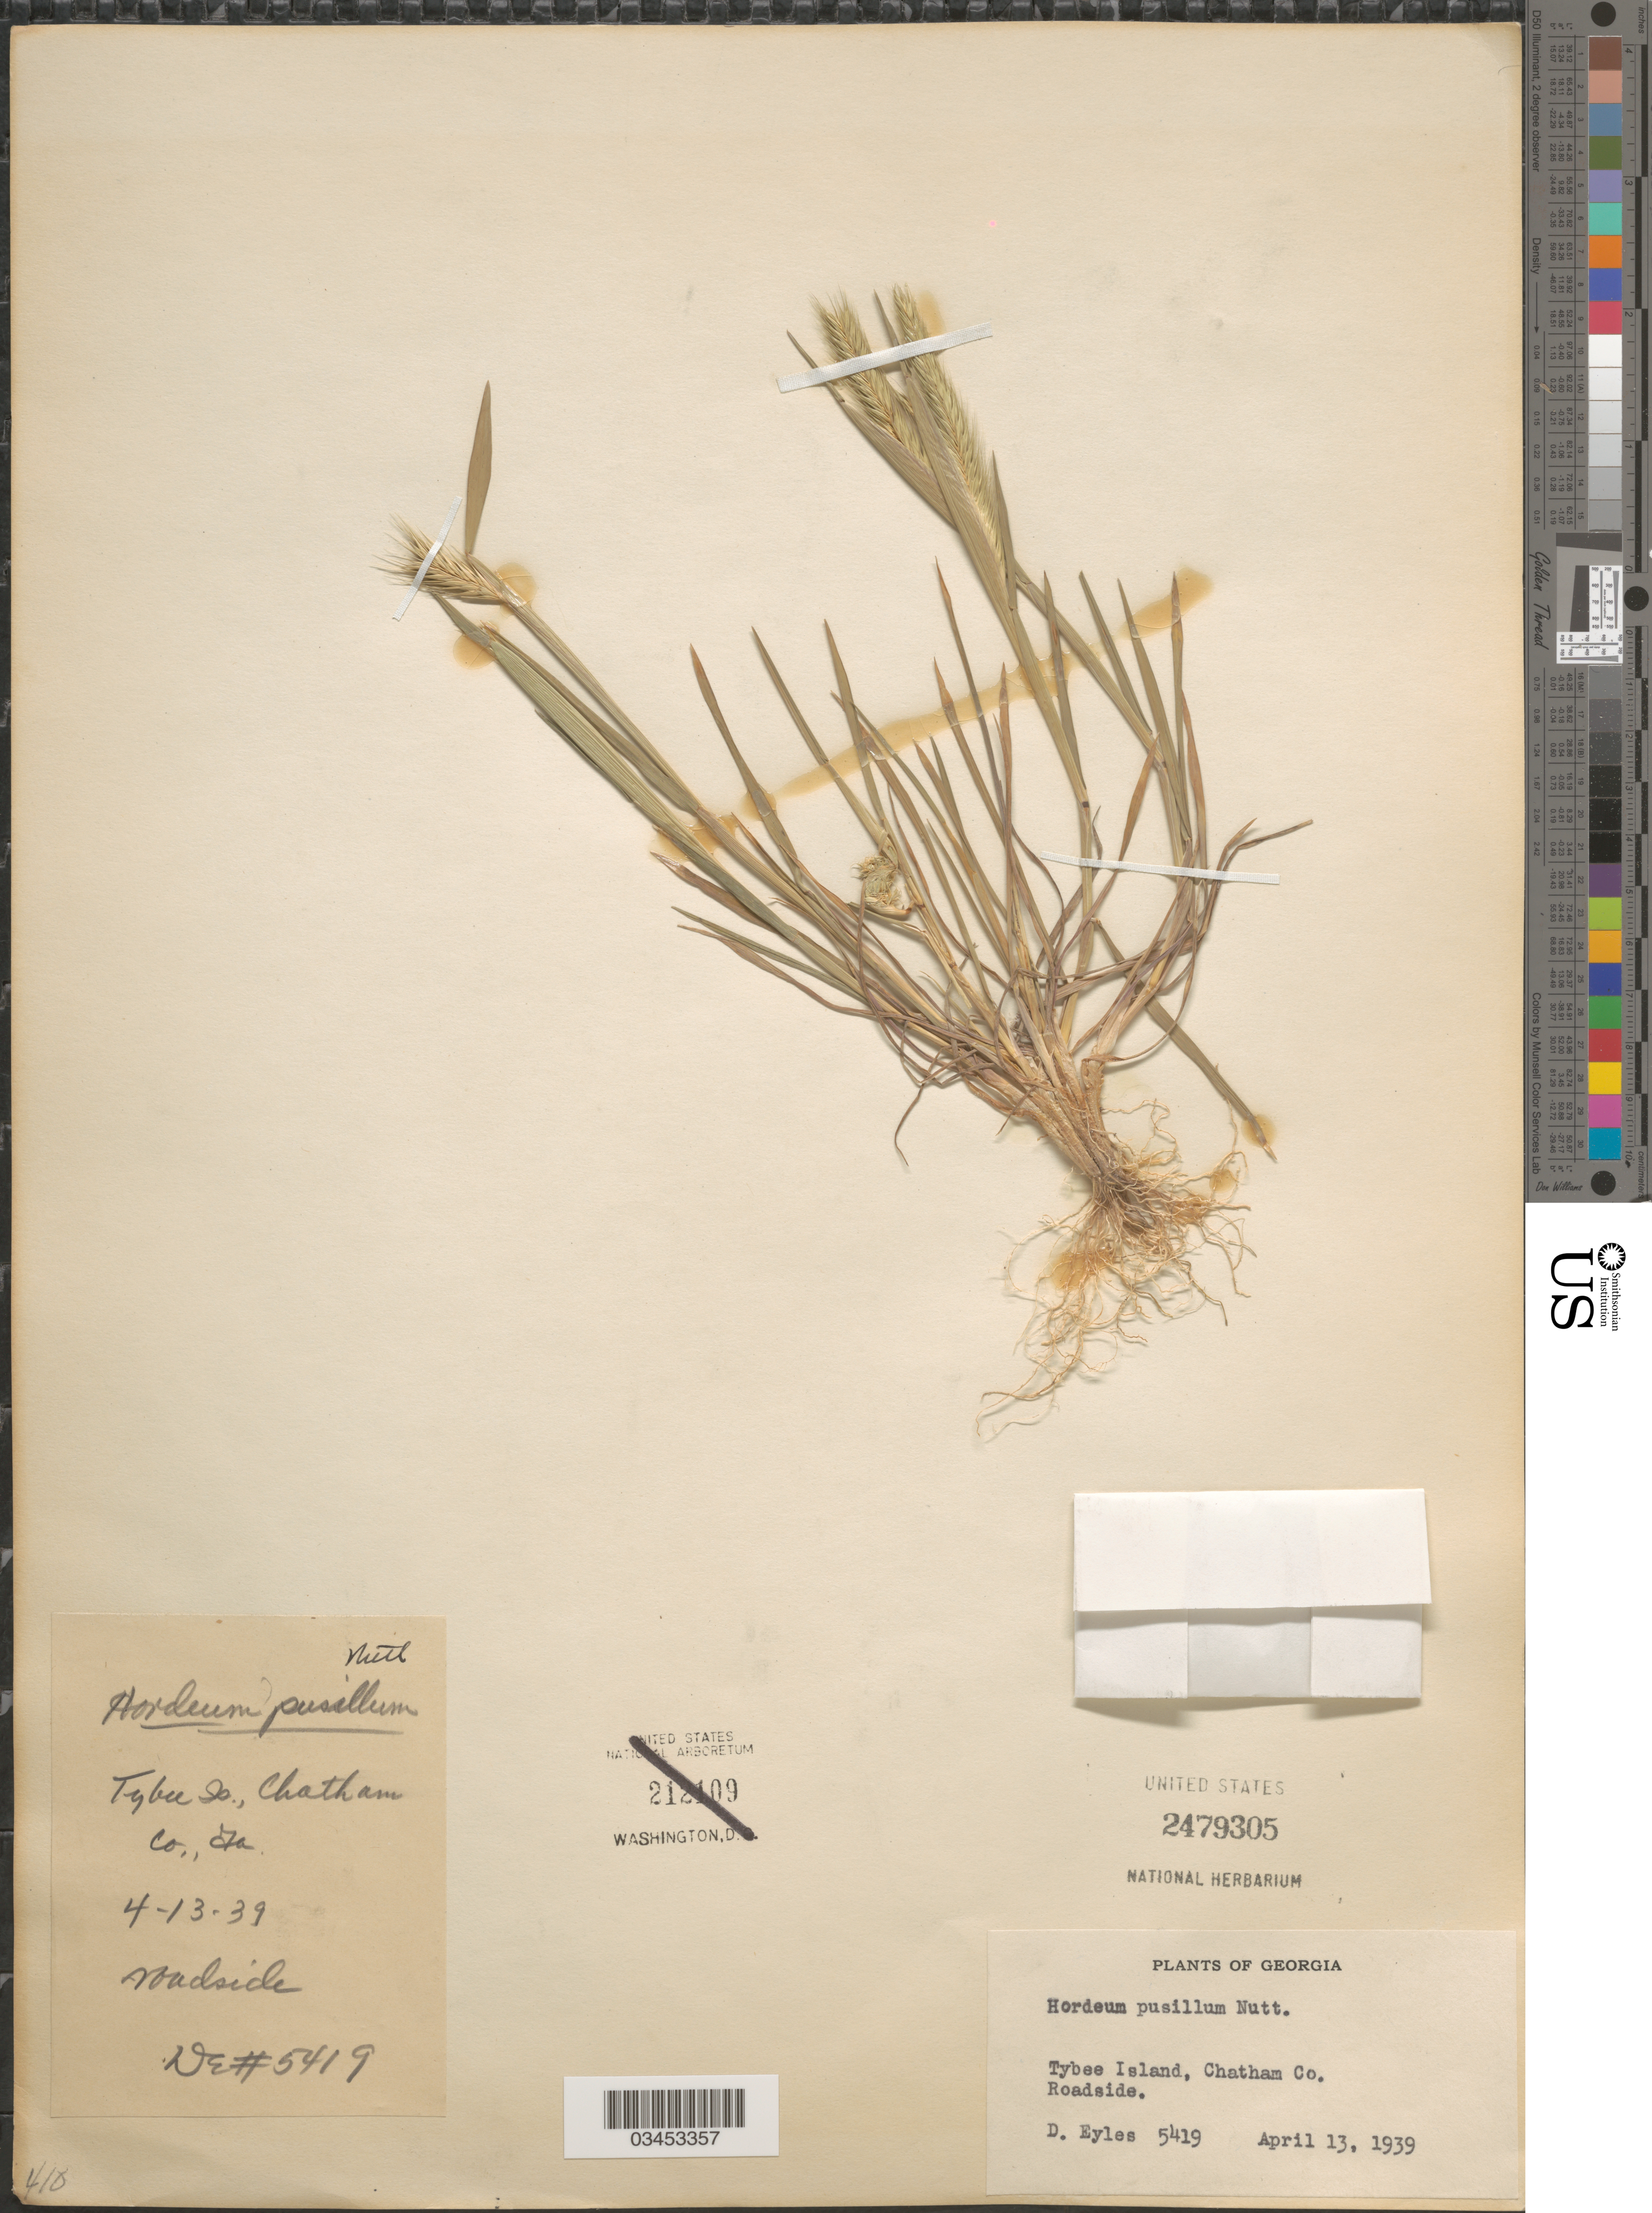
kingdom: Plantae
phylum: Tracheophyta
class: Liliopsida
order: Poales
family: Poaceae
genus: Hordeum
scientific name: Hordeum pusillum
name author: Nutt.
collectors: D. Eyles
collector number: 5419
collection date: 1939-04-13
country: United States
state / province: Georgia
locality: Tybee Island, Chatham Co. Roadside.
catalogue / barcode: US 2479305